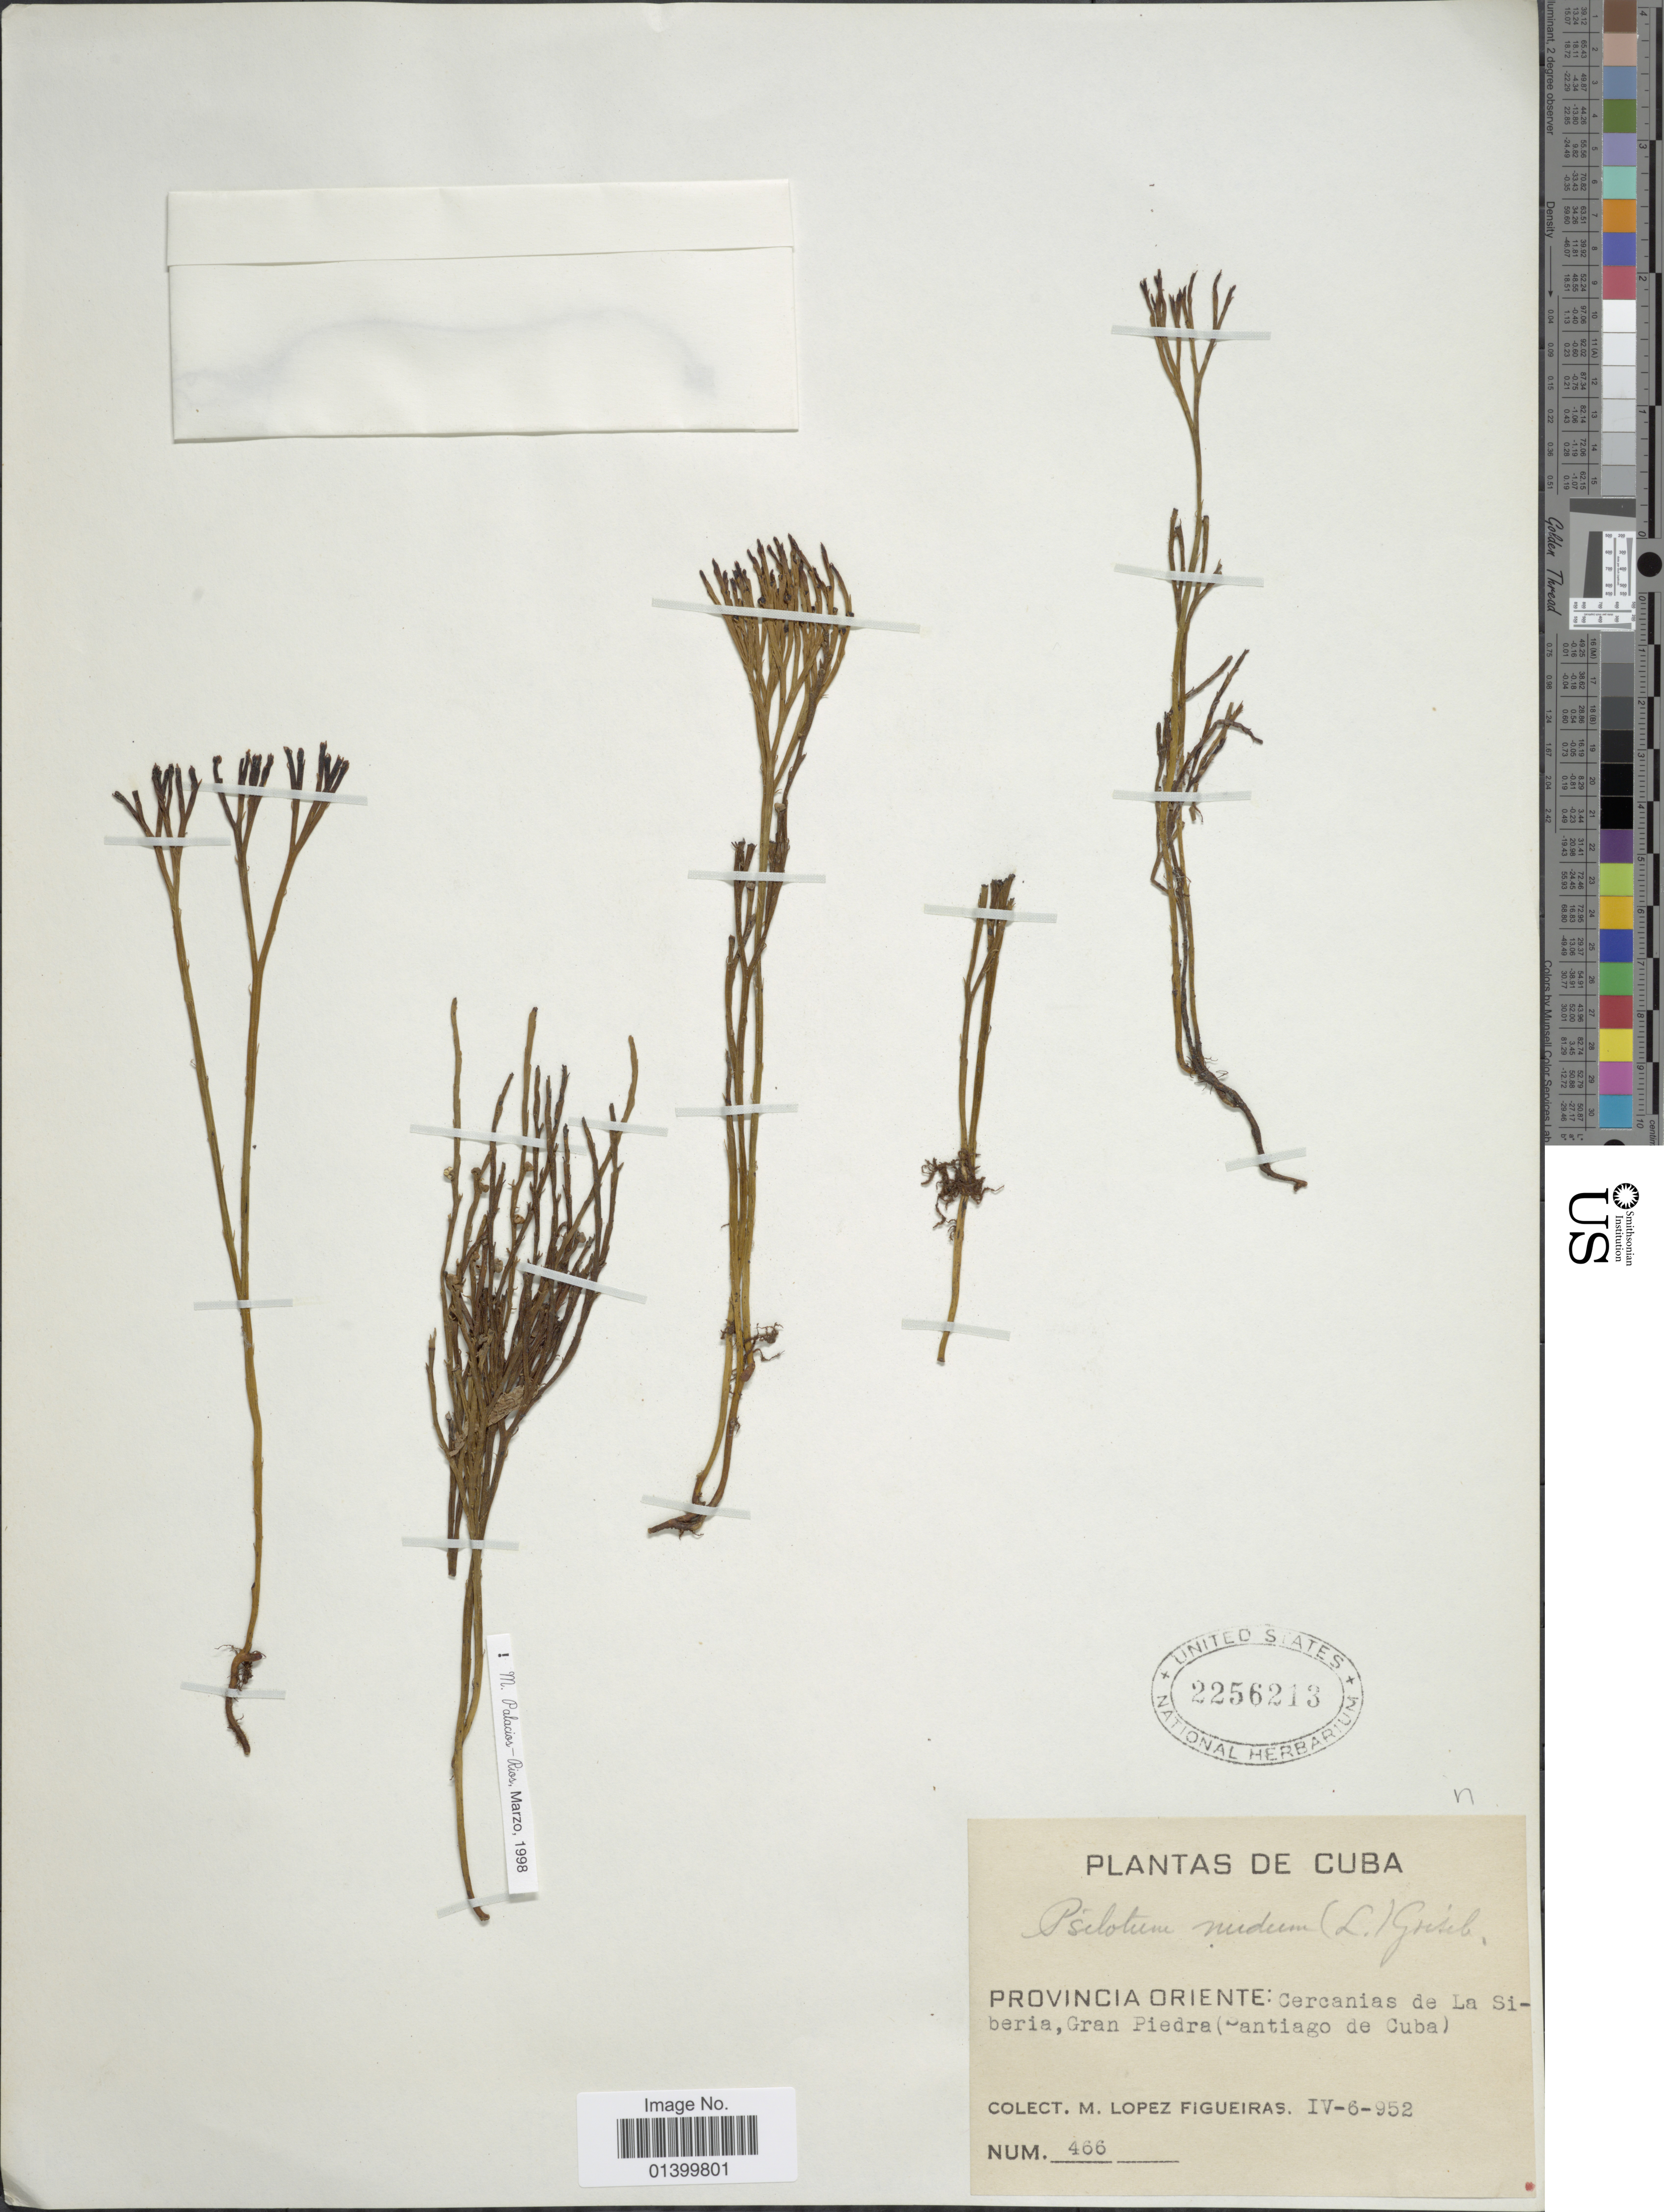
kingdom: Plantae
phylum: Tracheophyta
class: Polypodiopsida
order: Psilotales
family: Psilotaceae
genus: Psilotum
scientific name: Psilotum nudum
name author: (L.) P. Beauv.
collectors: M. López Figueiras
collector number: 466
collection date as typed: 952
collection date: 1952-04-06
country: Cuba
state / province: Oriente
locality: Plantas de Cuba. Provincia Oriente: Cercanias de La Siberia, Gran Piedra (Santiago de Cuba)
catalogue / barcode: US 2256213